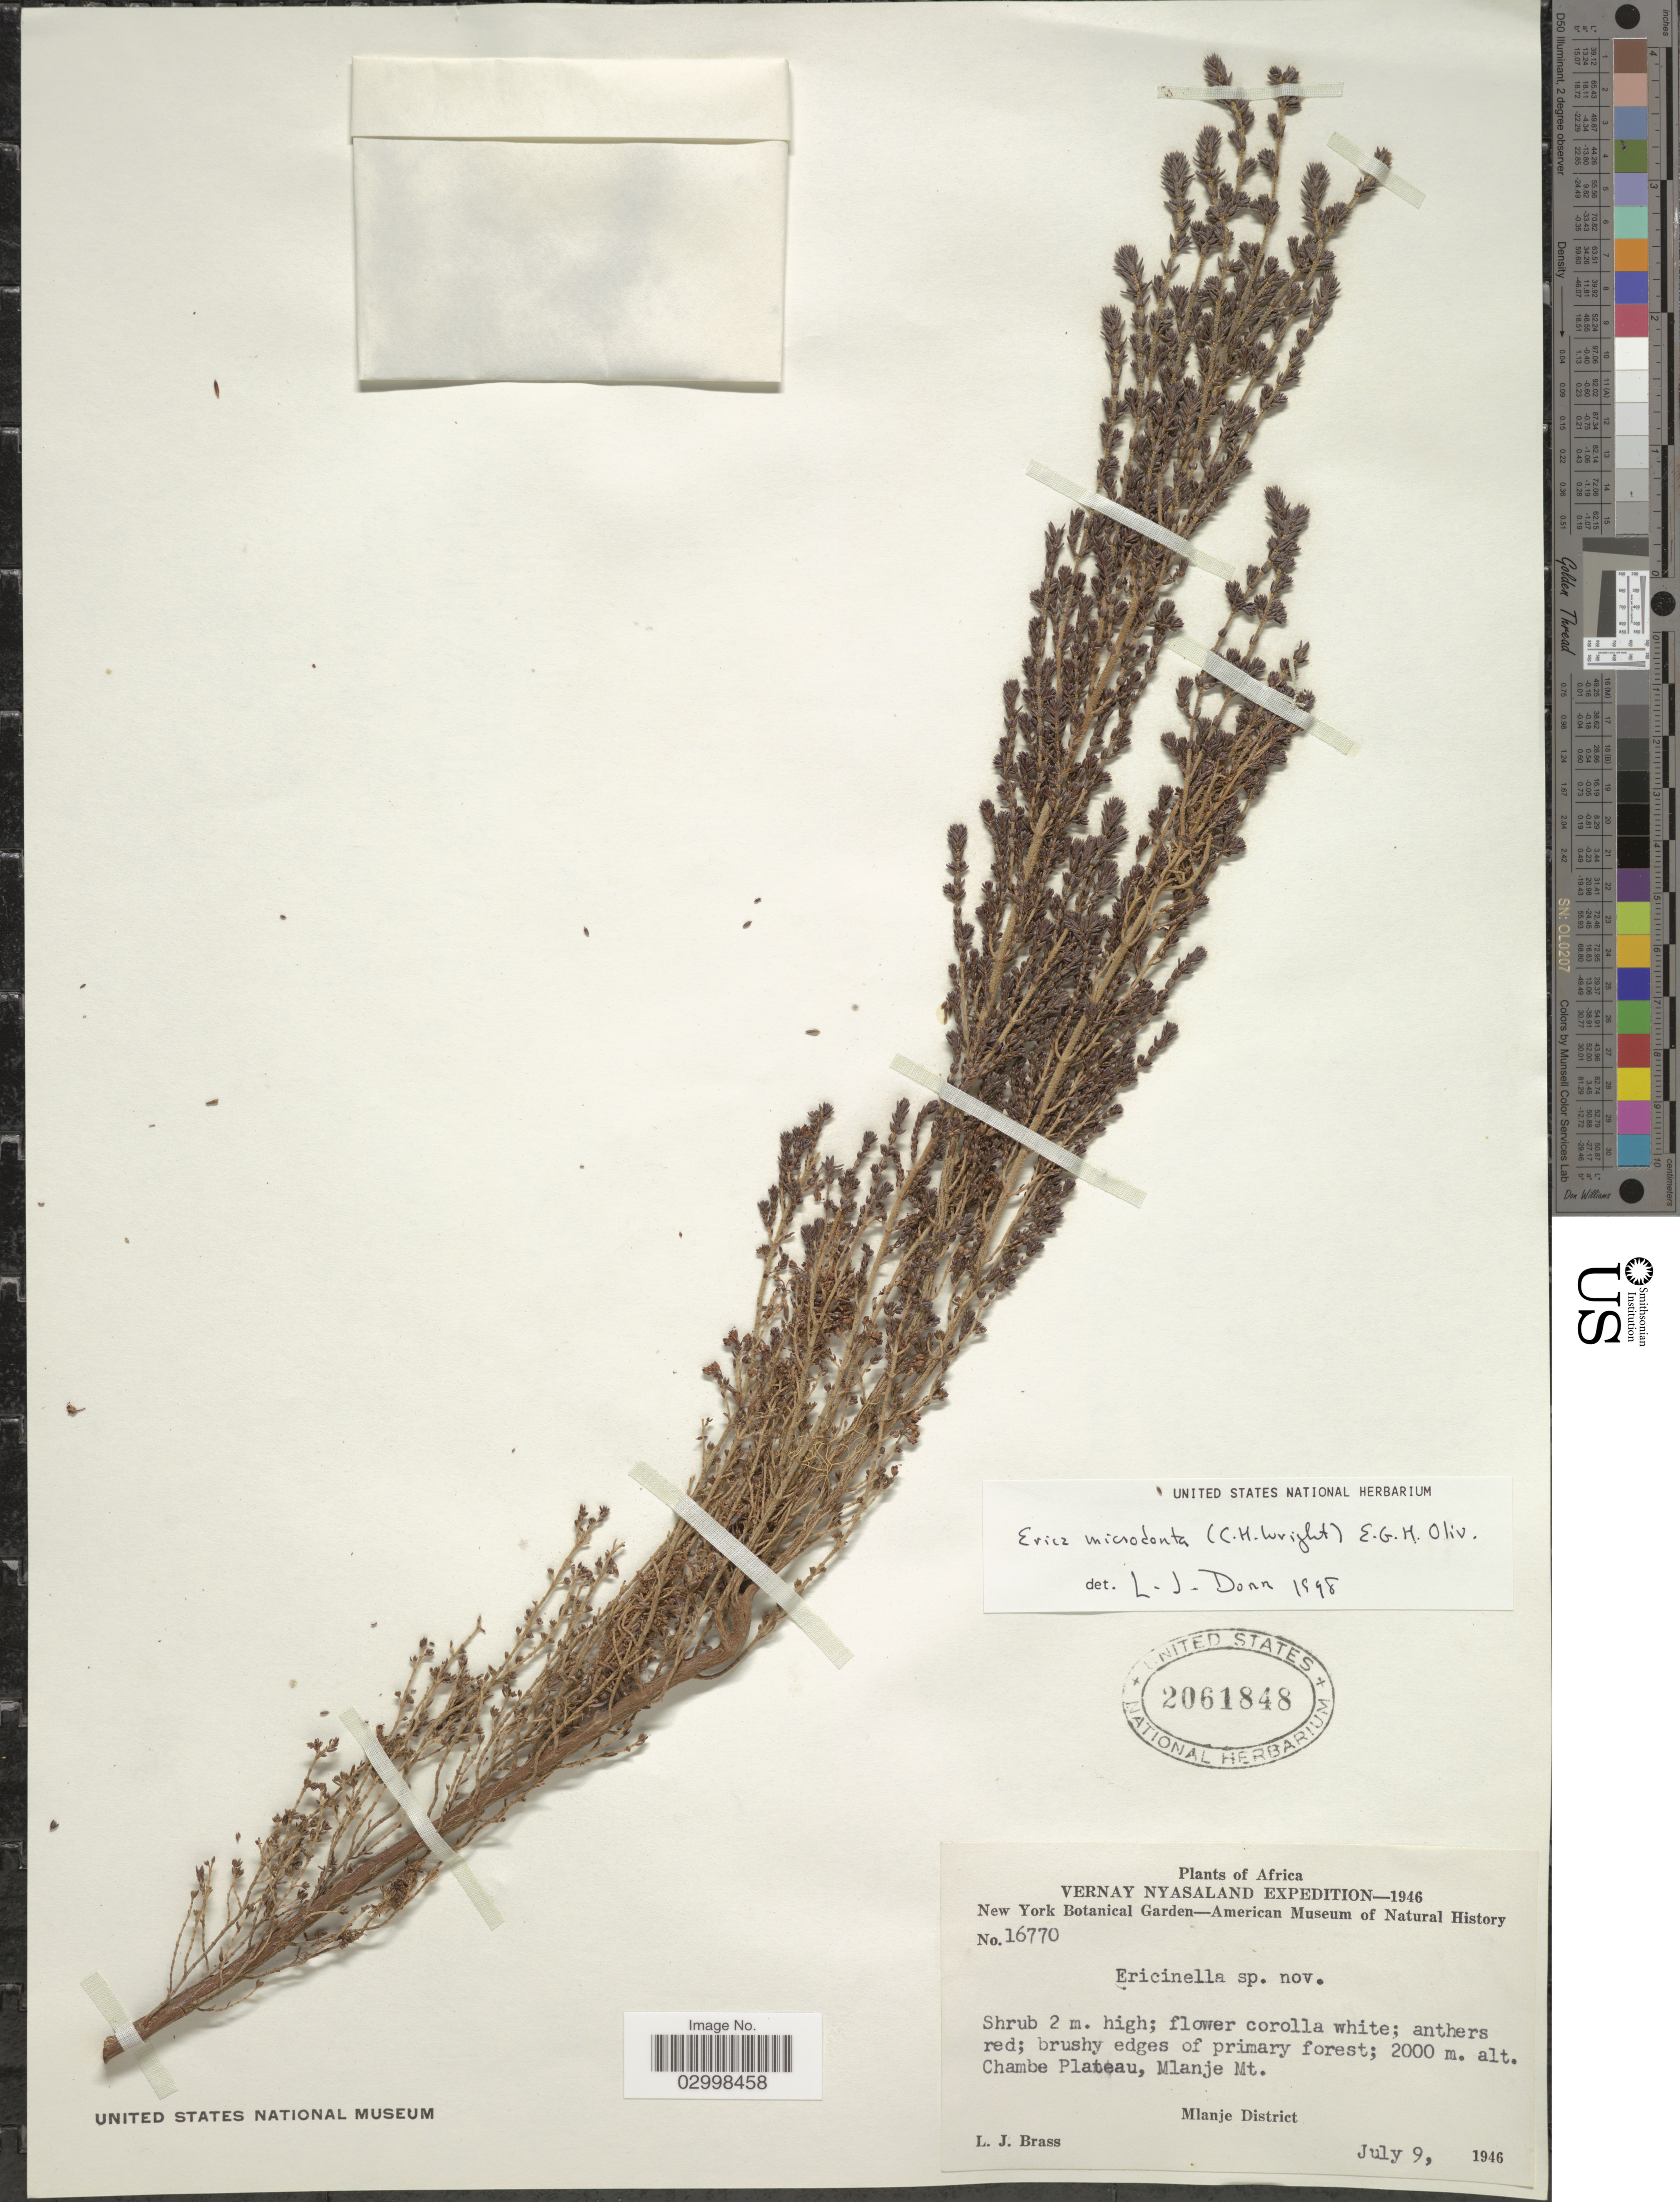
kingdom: Plantae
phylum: Tracheophyta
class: Magnoliopsida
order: Ericales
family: Ericaceae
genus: Erica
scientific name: Erica microdonta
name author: (C.H. Wright) E.G.H. Oliv.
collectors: L. J. Brass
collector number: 16770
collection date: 1946-07-09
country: Malawi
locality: Vernay Nyasaland, Chambe Plateau, Mlanje Mt., Mlanje District.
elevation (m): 2000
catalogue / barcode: US 2061848